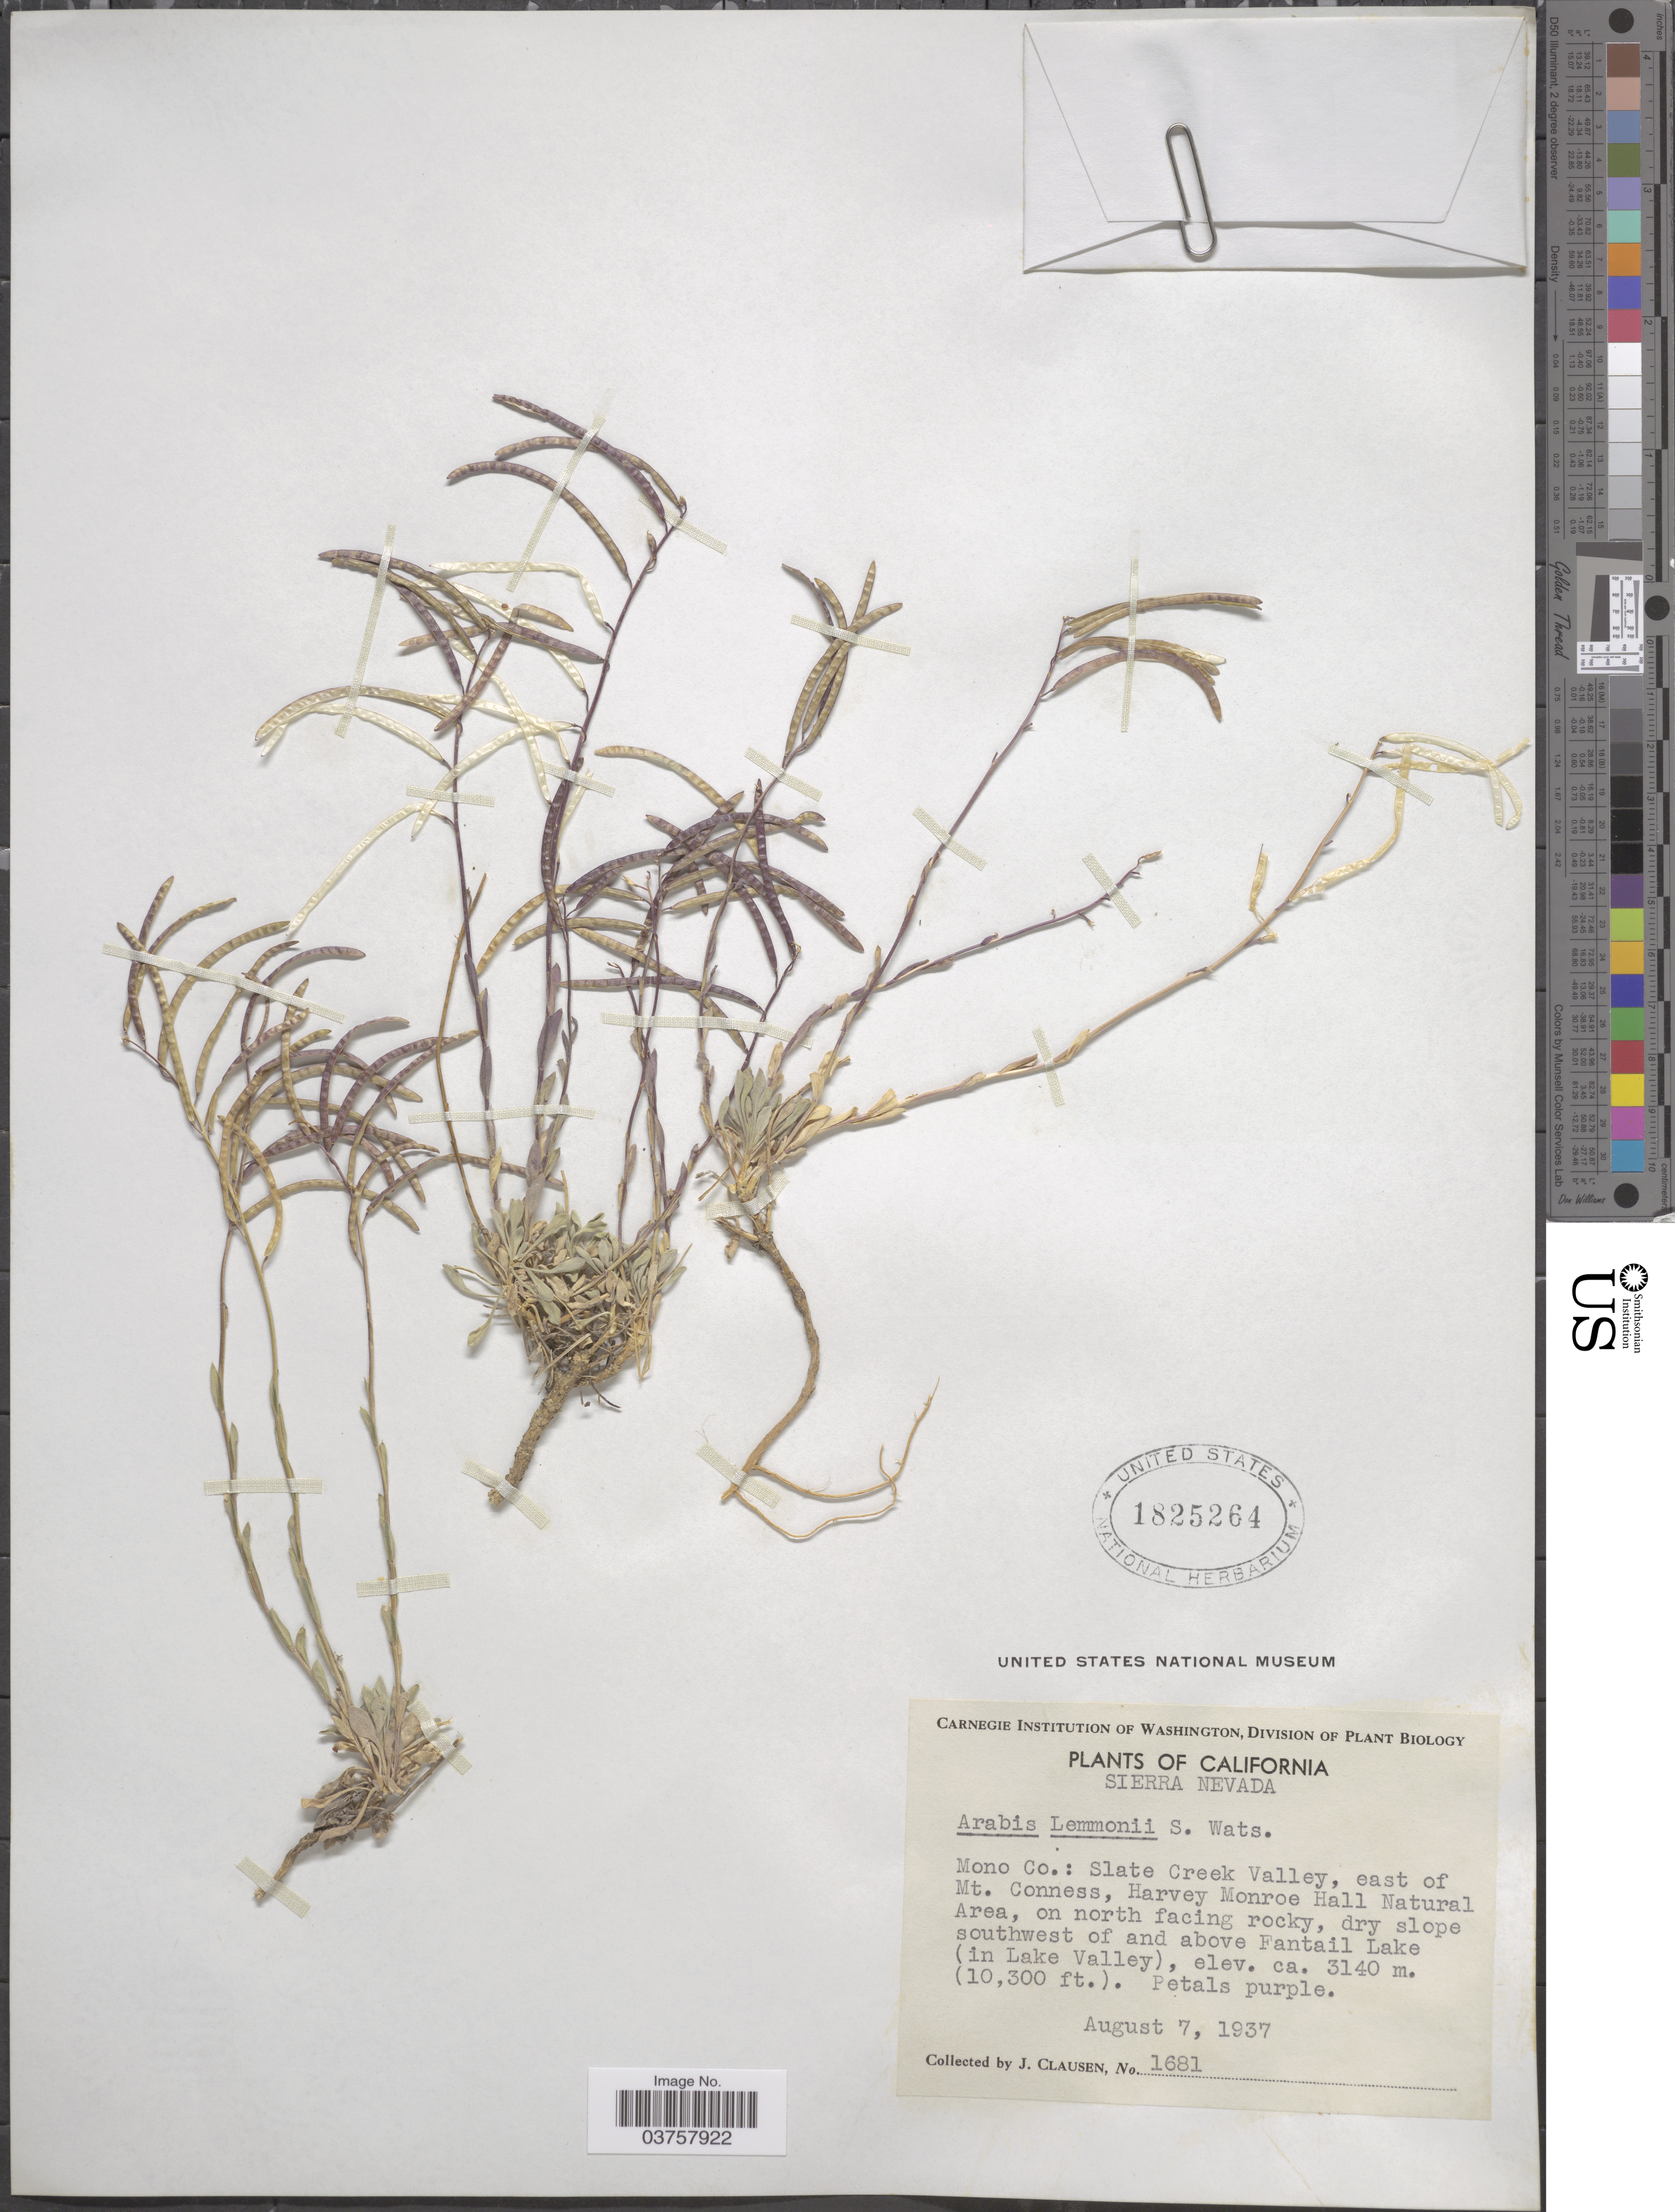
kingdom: Plantae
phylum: Tracheophyta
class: Magnoliopsida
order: Brassicales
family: Brassicaceae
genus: Arabis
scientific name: Arabis lemmonii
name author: S. Watson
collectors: J. Clausen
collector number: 1681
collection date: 1937-08-07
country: United States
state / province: California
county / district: Mono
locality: Sierra Nevada. Mono Co.: Slate Creek Valley, east of Mt. Conness, Harvey Monroe Hall Natural Area, on north facing rocky, dry slope southwest of and above Fantail Lake (in Lake Valley).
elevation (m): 3139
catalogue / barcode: US 1825264